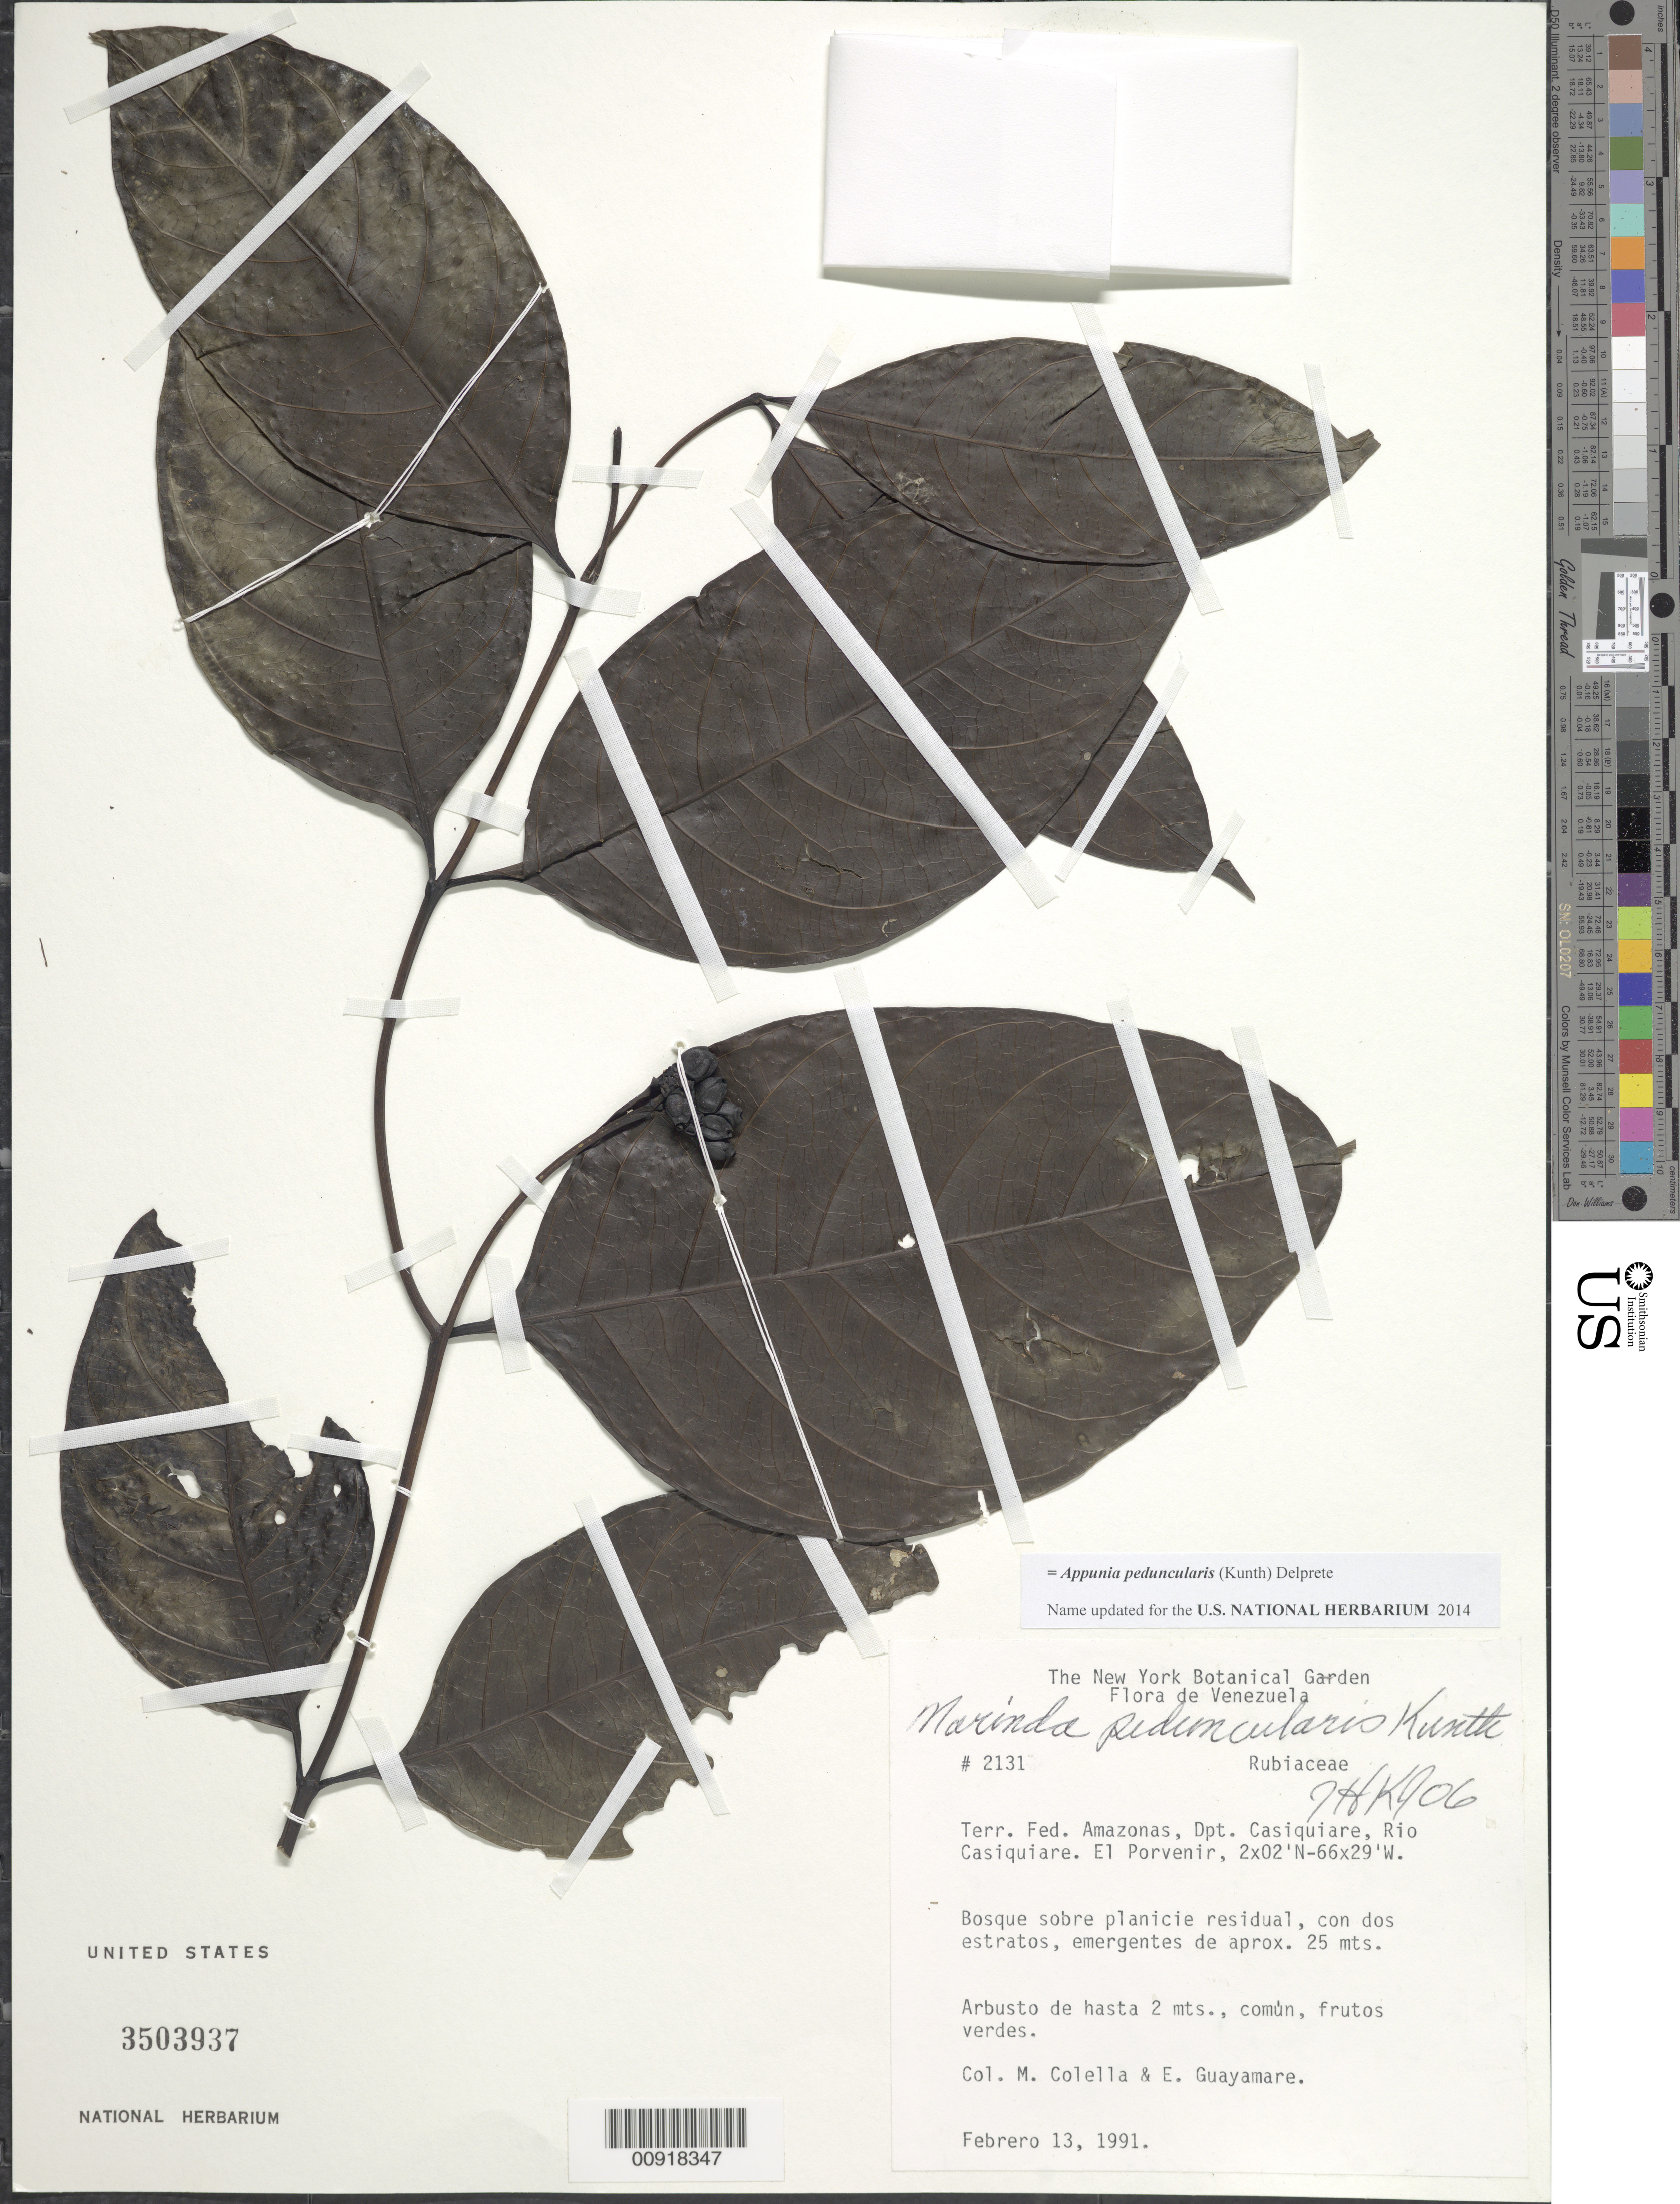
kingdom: Plantae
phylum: Tracheophyta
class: Magnoliopsida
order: Gentianales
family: Rubiaceae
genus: Appunia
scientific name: Appunia peduncularis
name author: (Kunth) Delprete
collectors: M. Colella & E. Guayamare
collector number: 2131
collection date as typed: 13-Feb-91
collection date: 1991-02-13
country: Venezuela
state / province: Amazonas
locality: Dpto. Casiquiare, Río Casiquiare, El Porvenir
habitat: Bosque sobreplanicie residual, con dos estratos, emergentes de apro. 25 m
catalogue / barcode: US 3503937